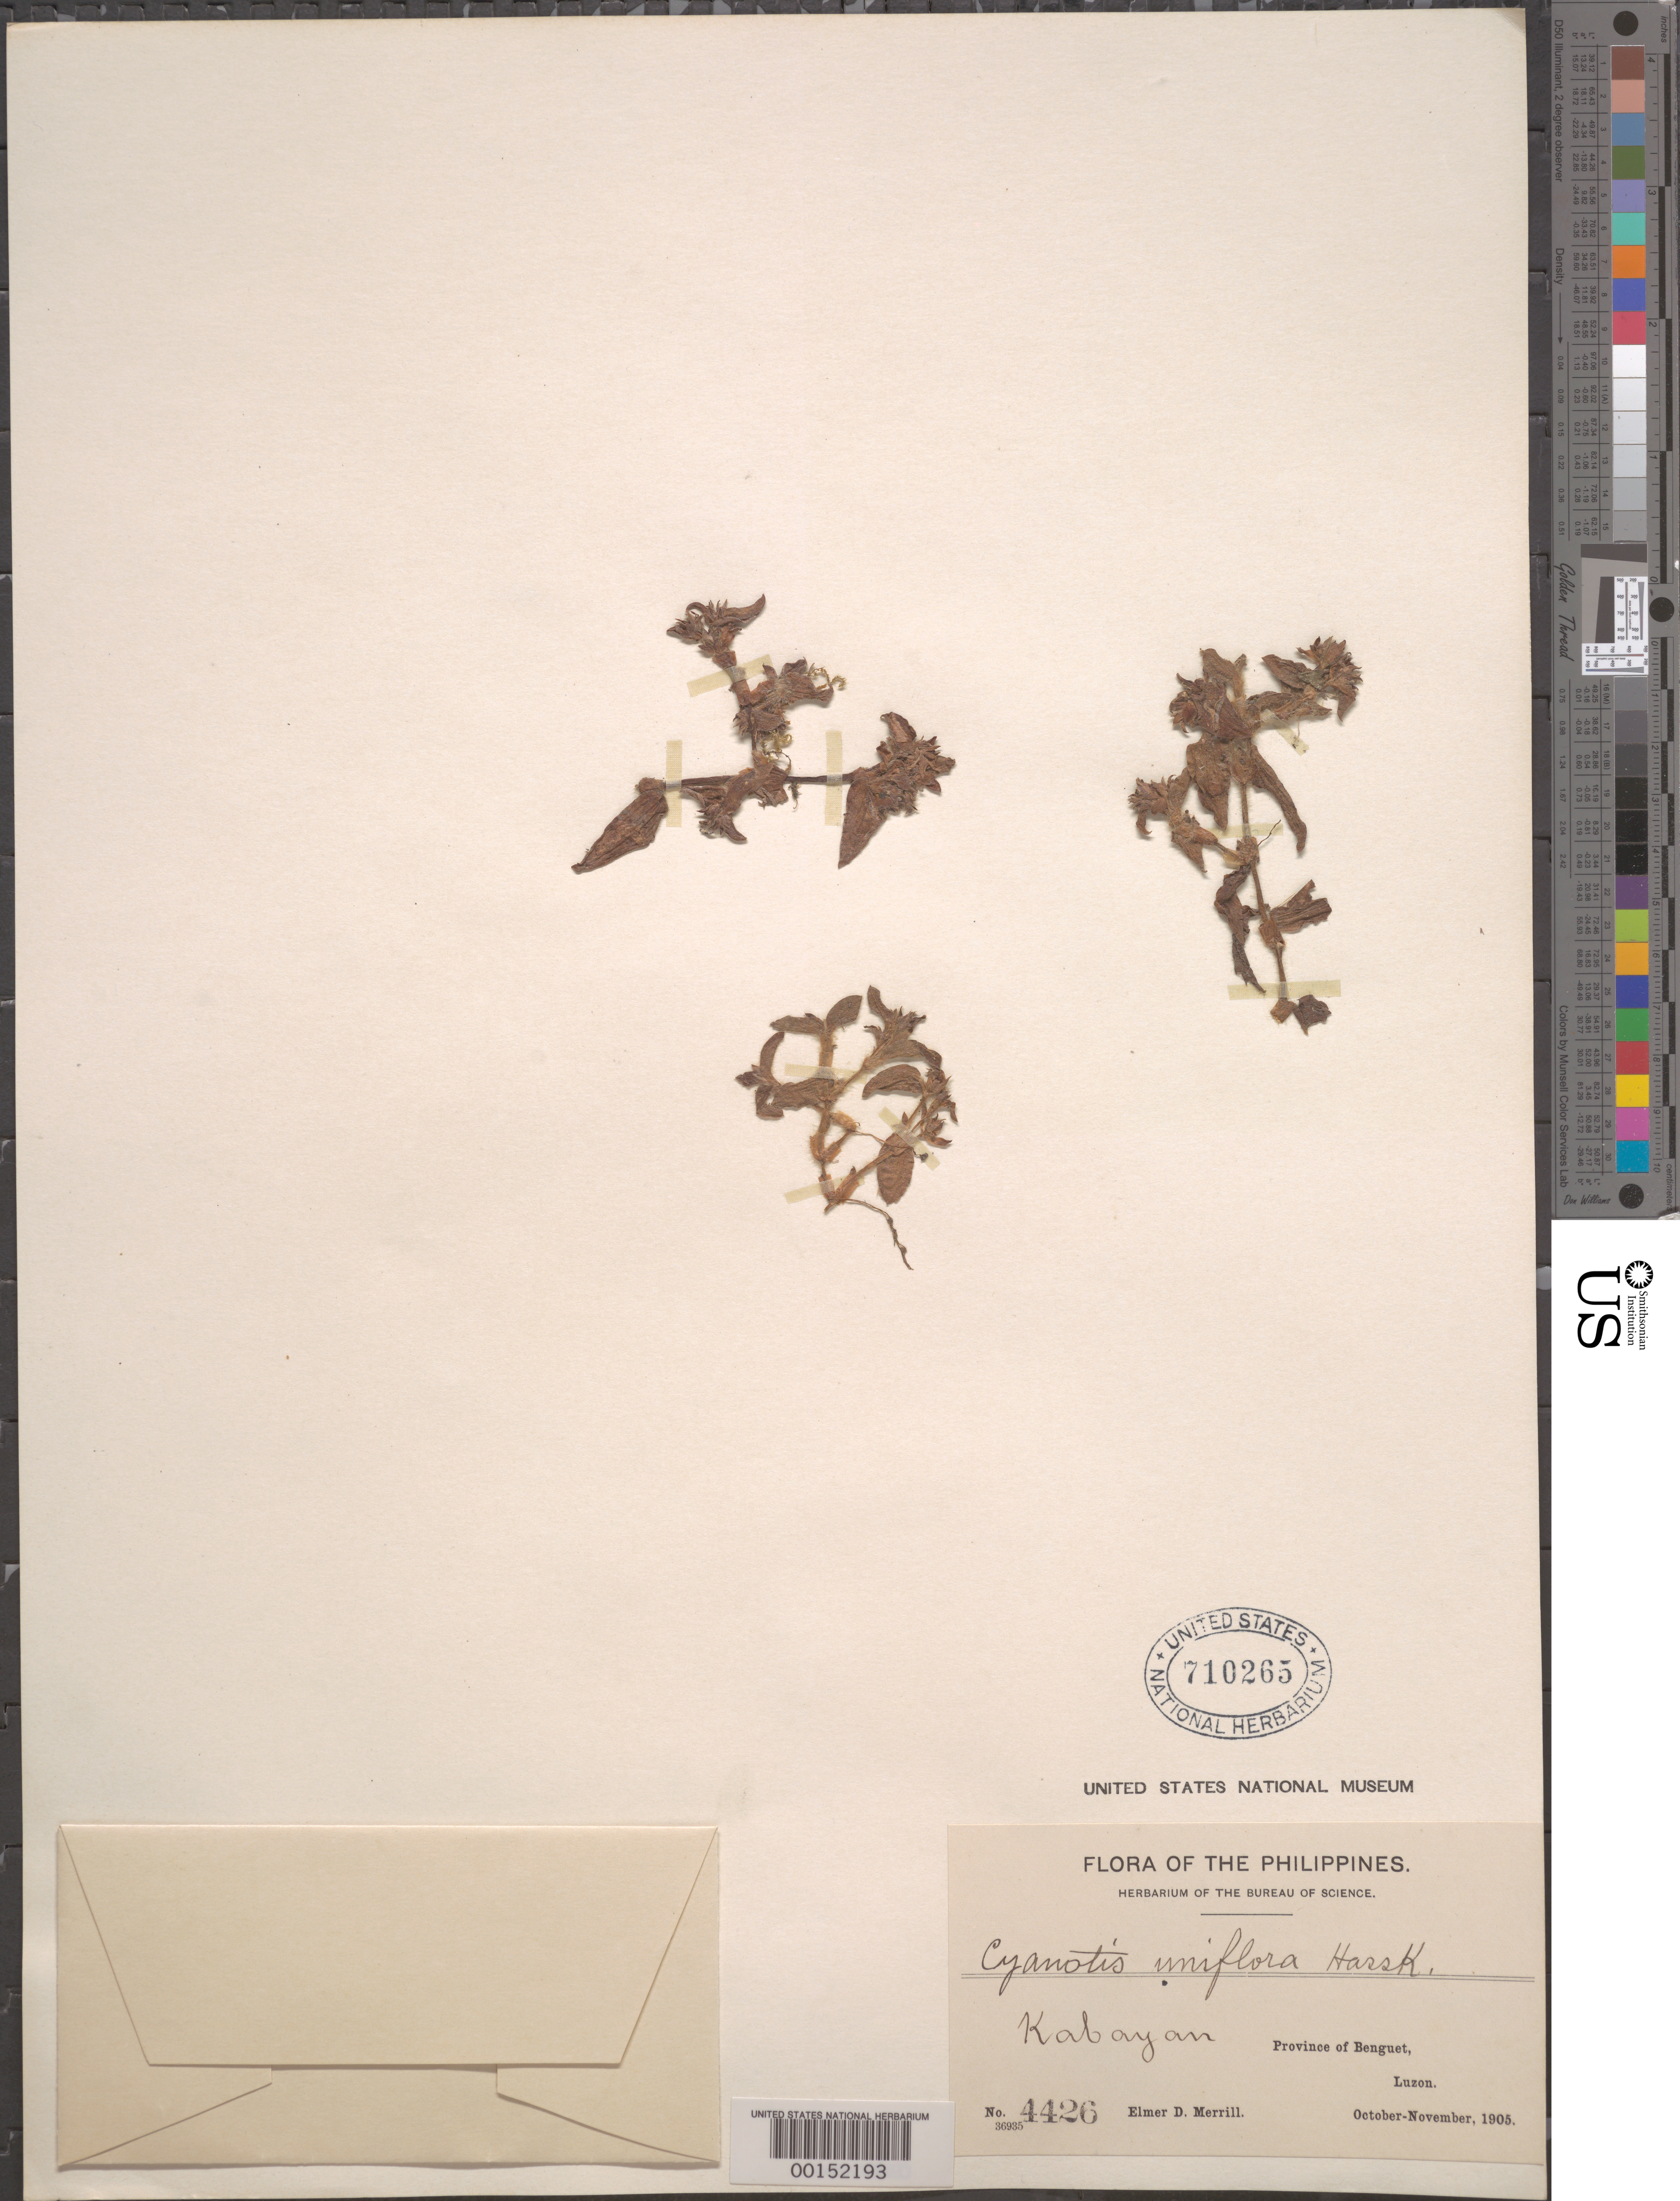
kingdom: Plantae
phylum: Tracheophyta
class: Liliopsida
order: Commelinales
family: Commelinaceae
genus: Belosynapsis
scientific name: Belosynapsis ciliata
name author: (Blume) R.S. Rao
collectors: E. D. Merrill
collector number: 4426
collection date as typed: Oct 1905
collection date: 1905-10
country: Philippines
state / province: Cordillera (Administrative Region)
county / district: Benguet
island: Luzon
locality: Kabayan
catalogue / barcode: US 710265